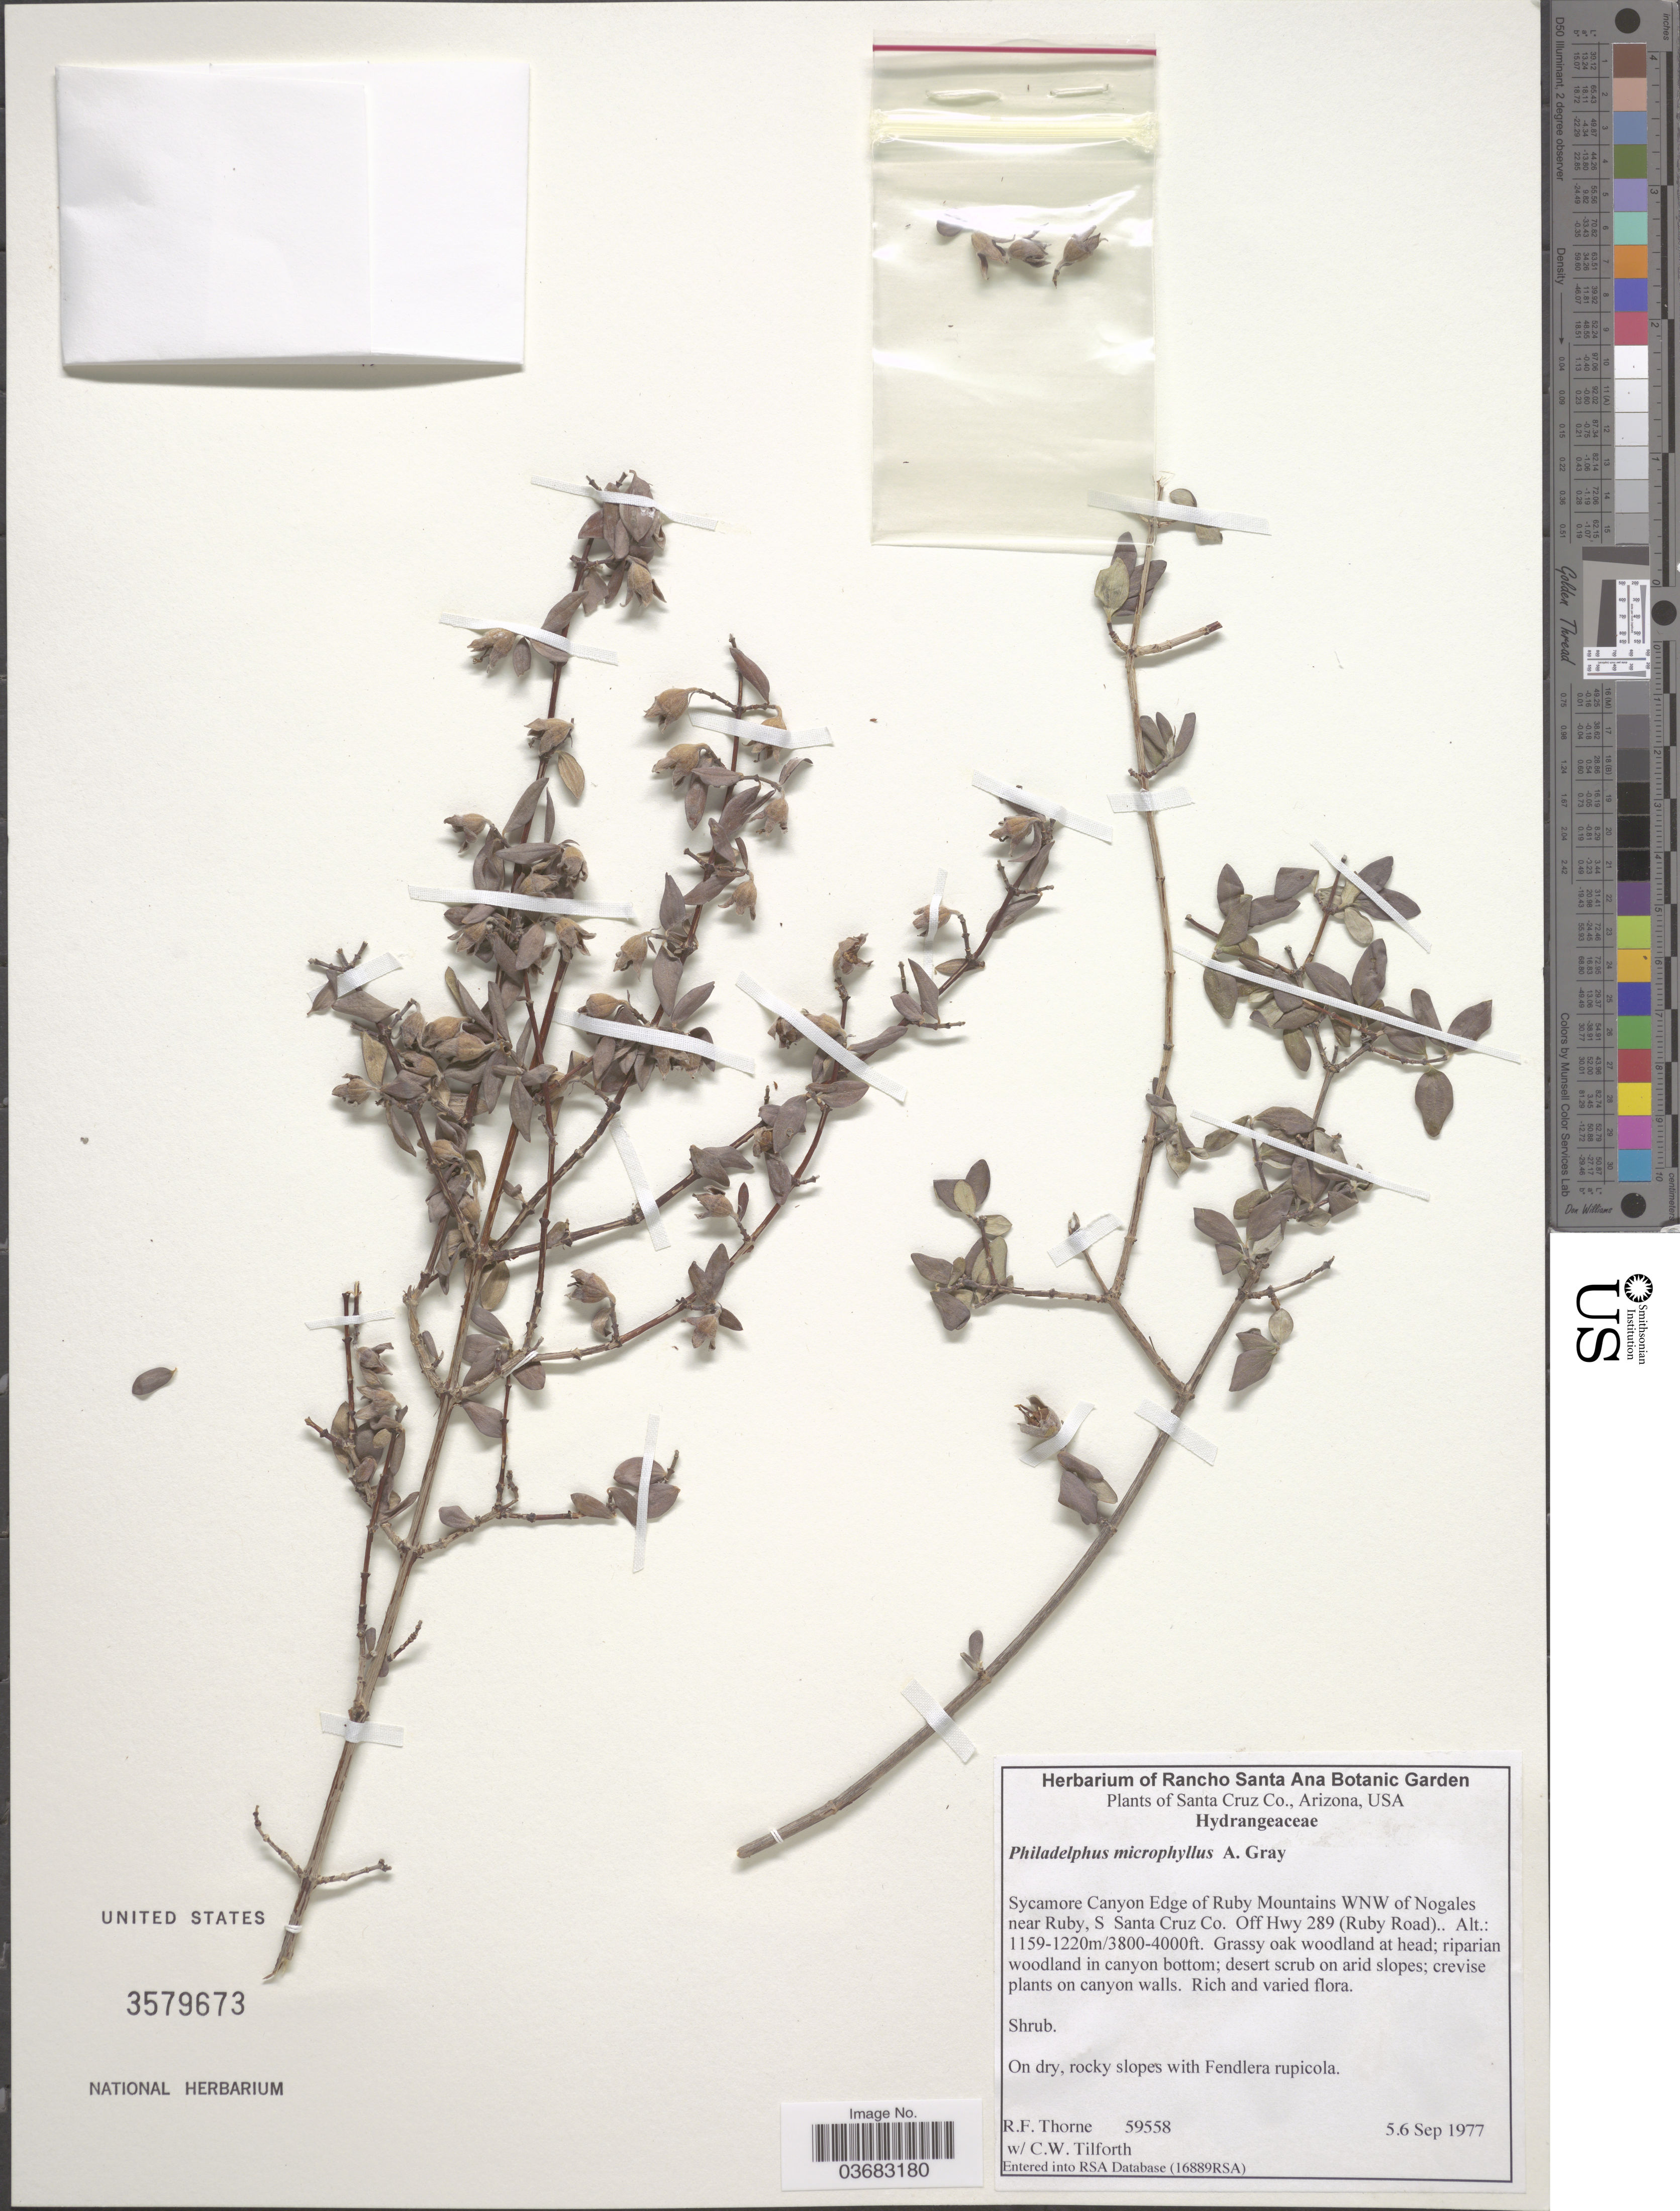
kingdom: Plantae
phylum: Tracheophyta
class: Magnoliopsida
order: Cornales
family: Hydrangeaceae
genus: Philadelphus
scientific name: Philadelphus microphyllus var. microphyllus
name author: A. Gray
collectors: R. Thorne & C. Tilforth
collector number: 59558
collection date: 1977-09-05/1977-09-06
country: United States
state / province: Arizona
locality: Santa Cruz Co. Sycamore Canyon Edge of Ruby Mountains WNW of Nogales near Ruby, S Santa Cruz Co. Off Hwy 289 (Ruby Road).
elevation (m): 1158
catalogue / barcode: US 3579673